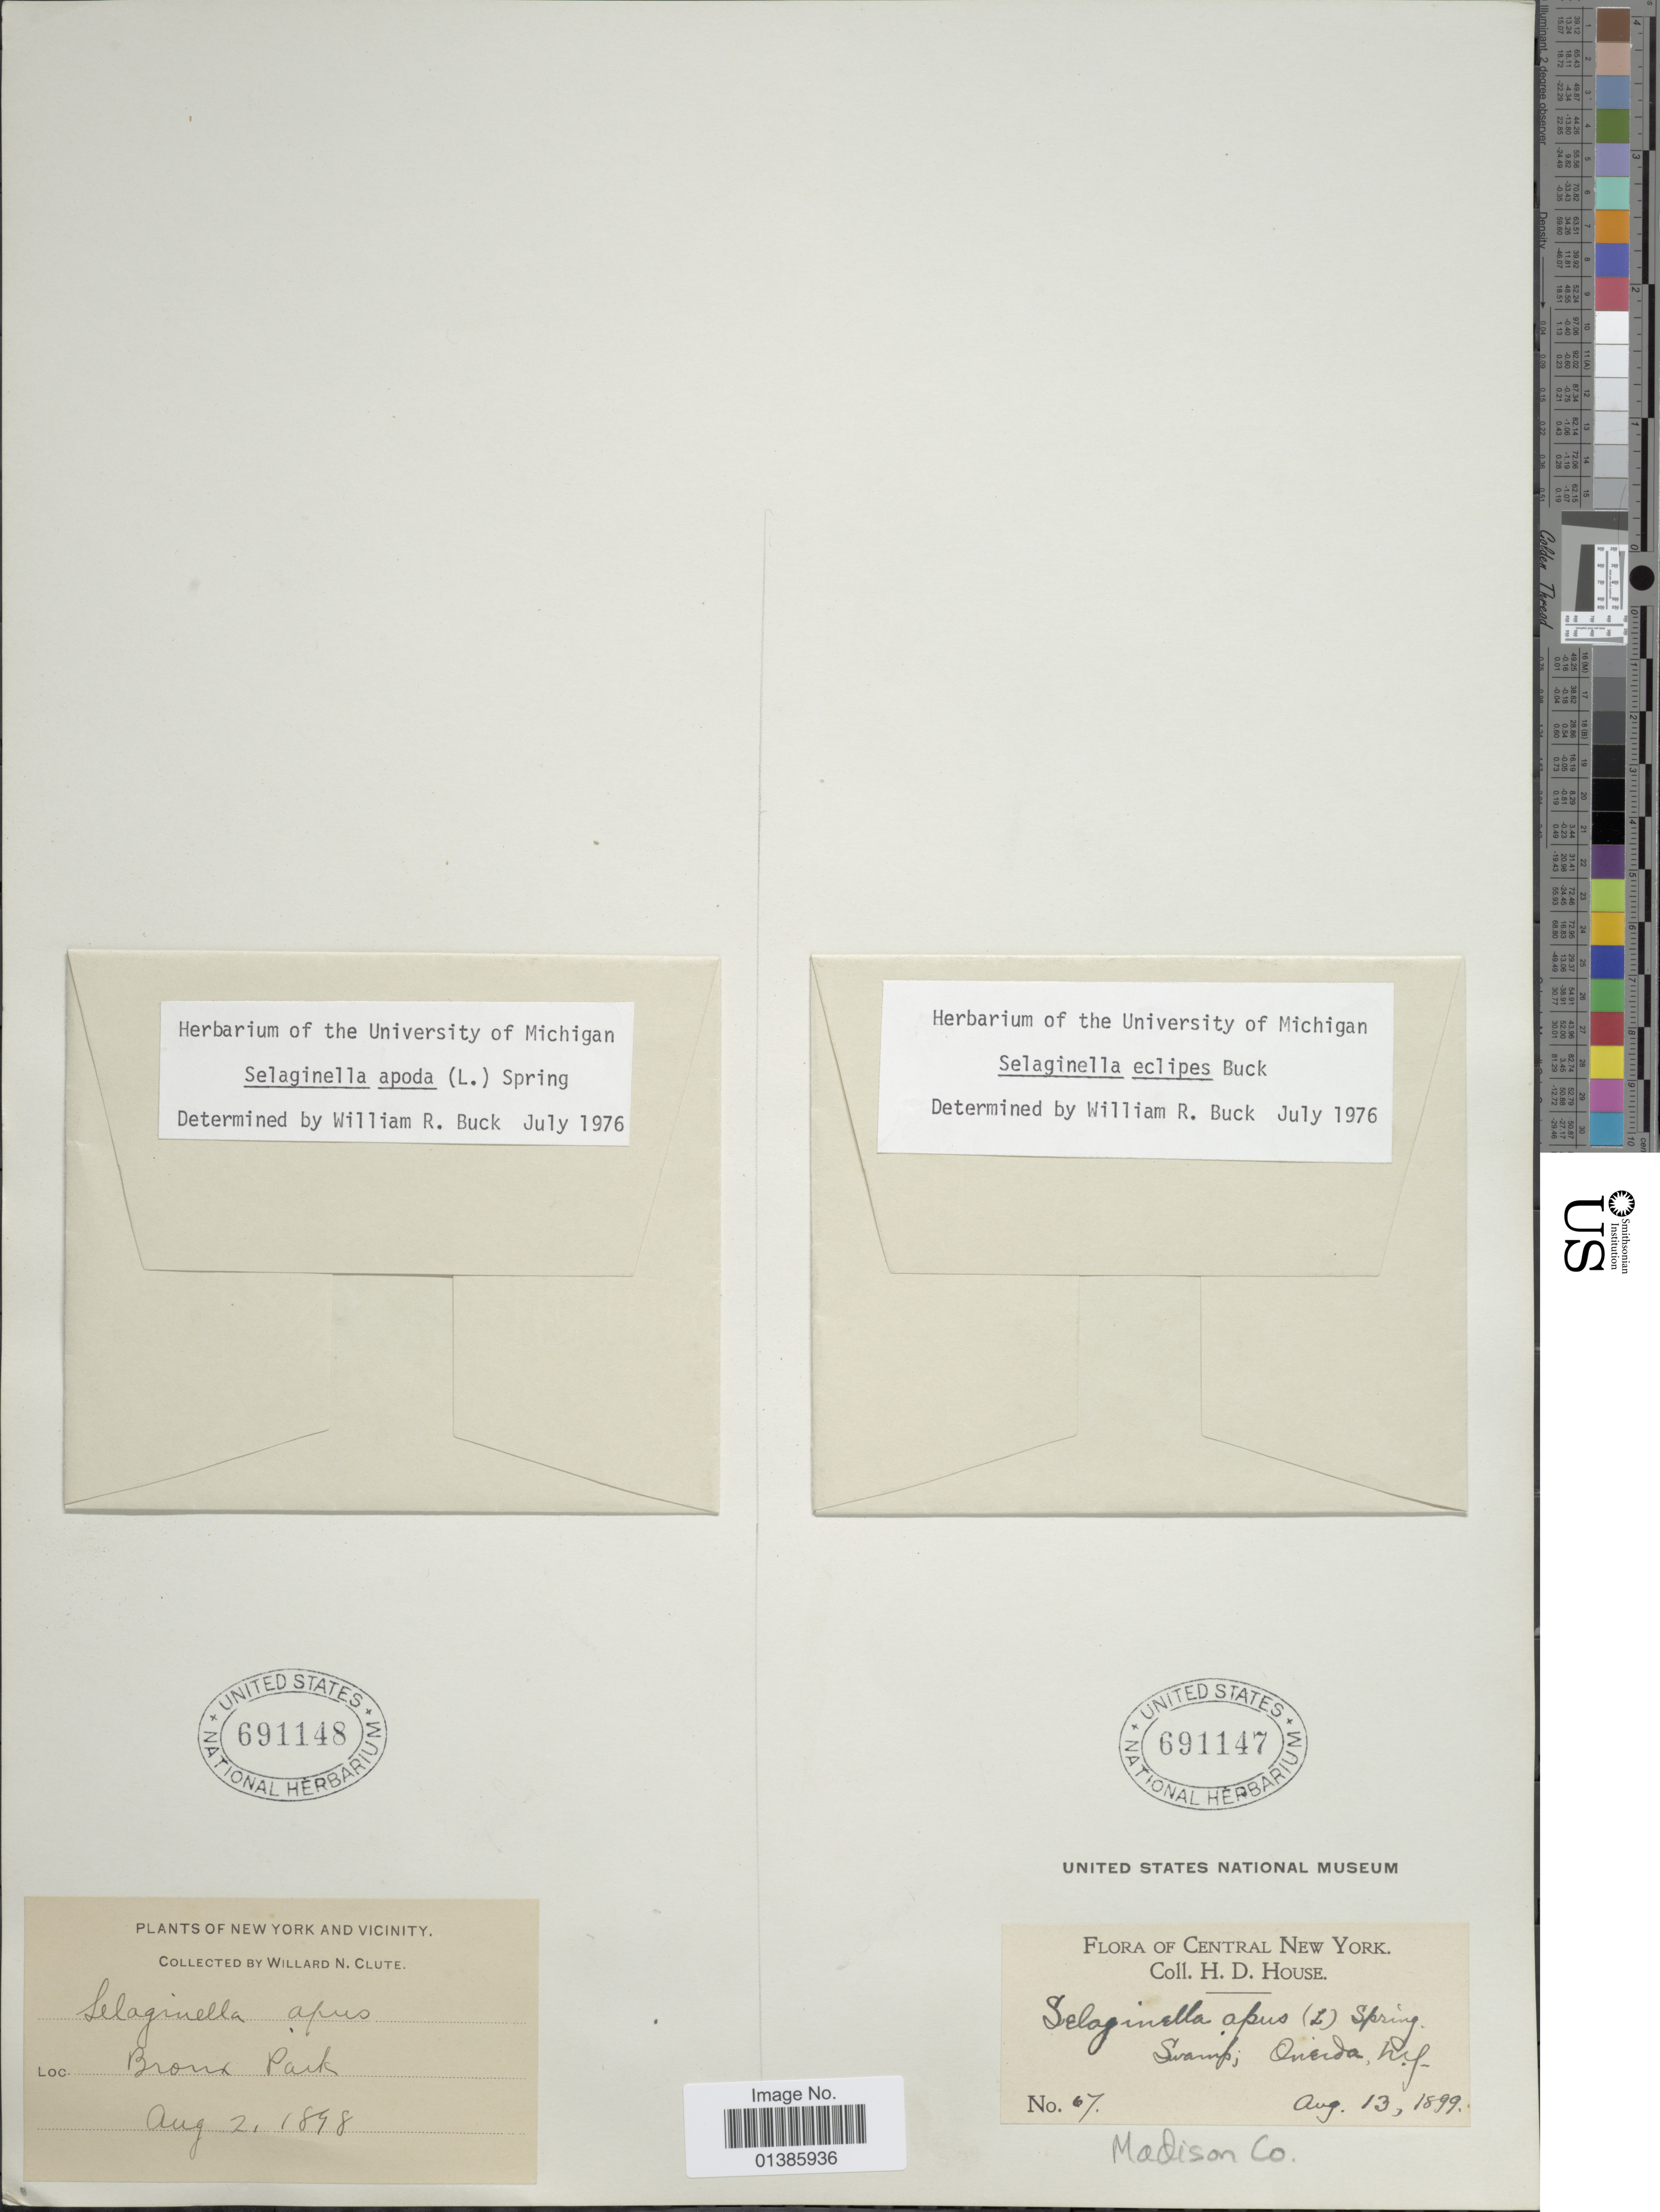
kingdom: Plantae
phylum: Tracheophyta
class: Lycopodiopsida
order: Selaginellales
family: Selaginellaceae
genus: Selaginella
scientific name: Selaginella eclipes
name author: W.R. Buck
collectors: W. N. Clute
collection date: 1898-08-02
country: United States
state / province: New York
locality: Bronx Park.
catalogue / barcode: US 691148-2